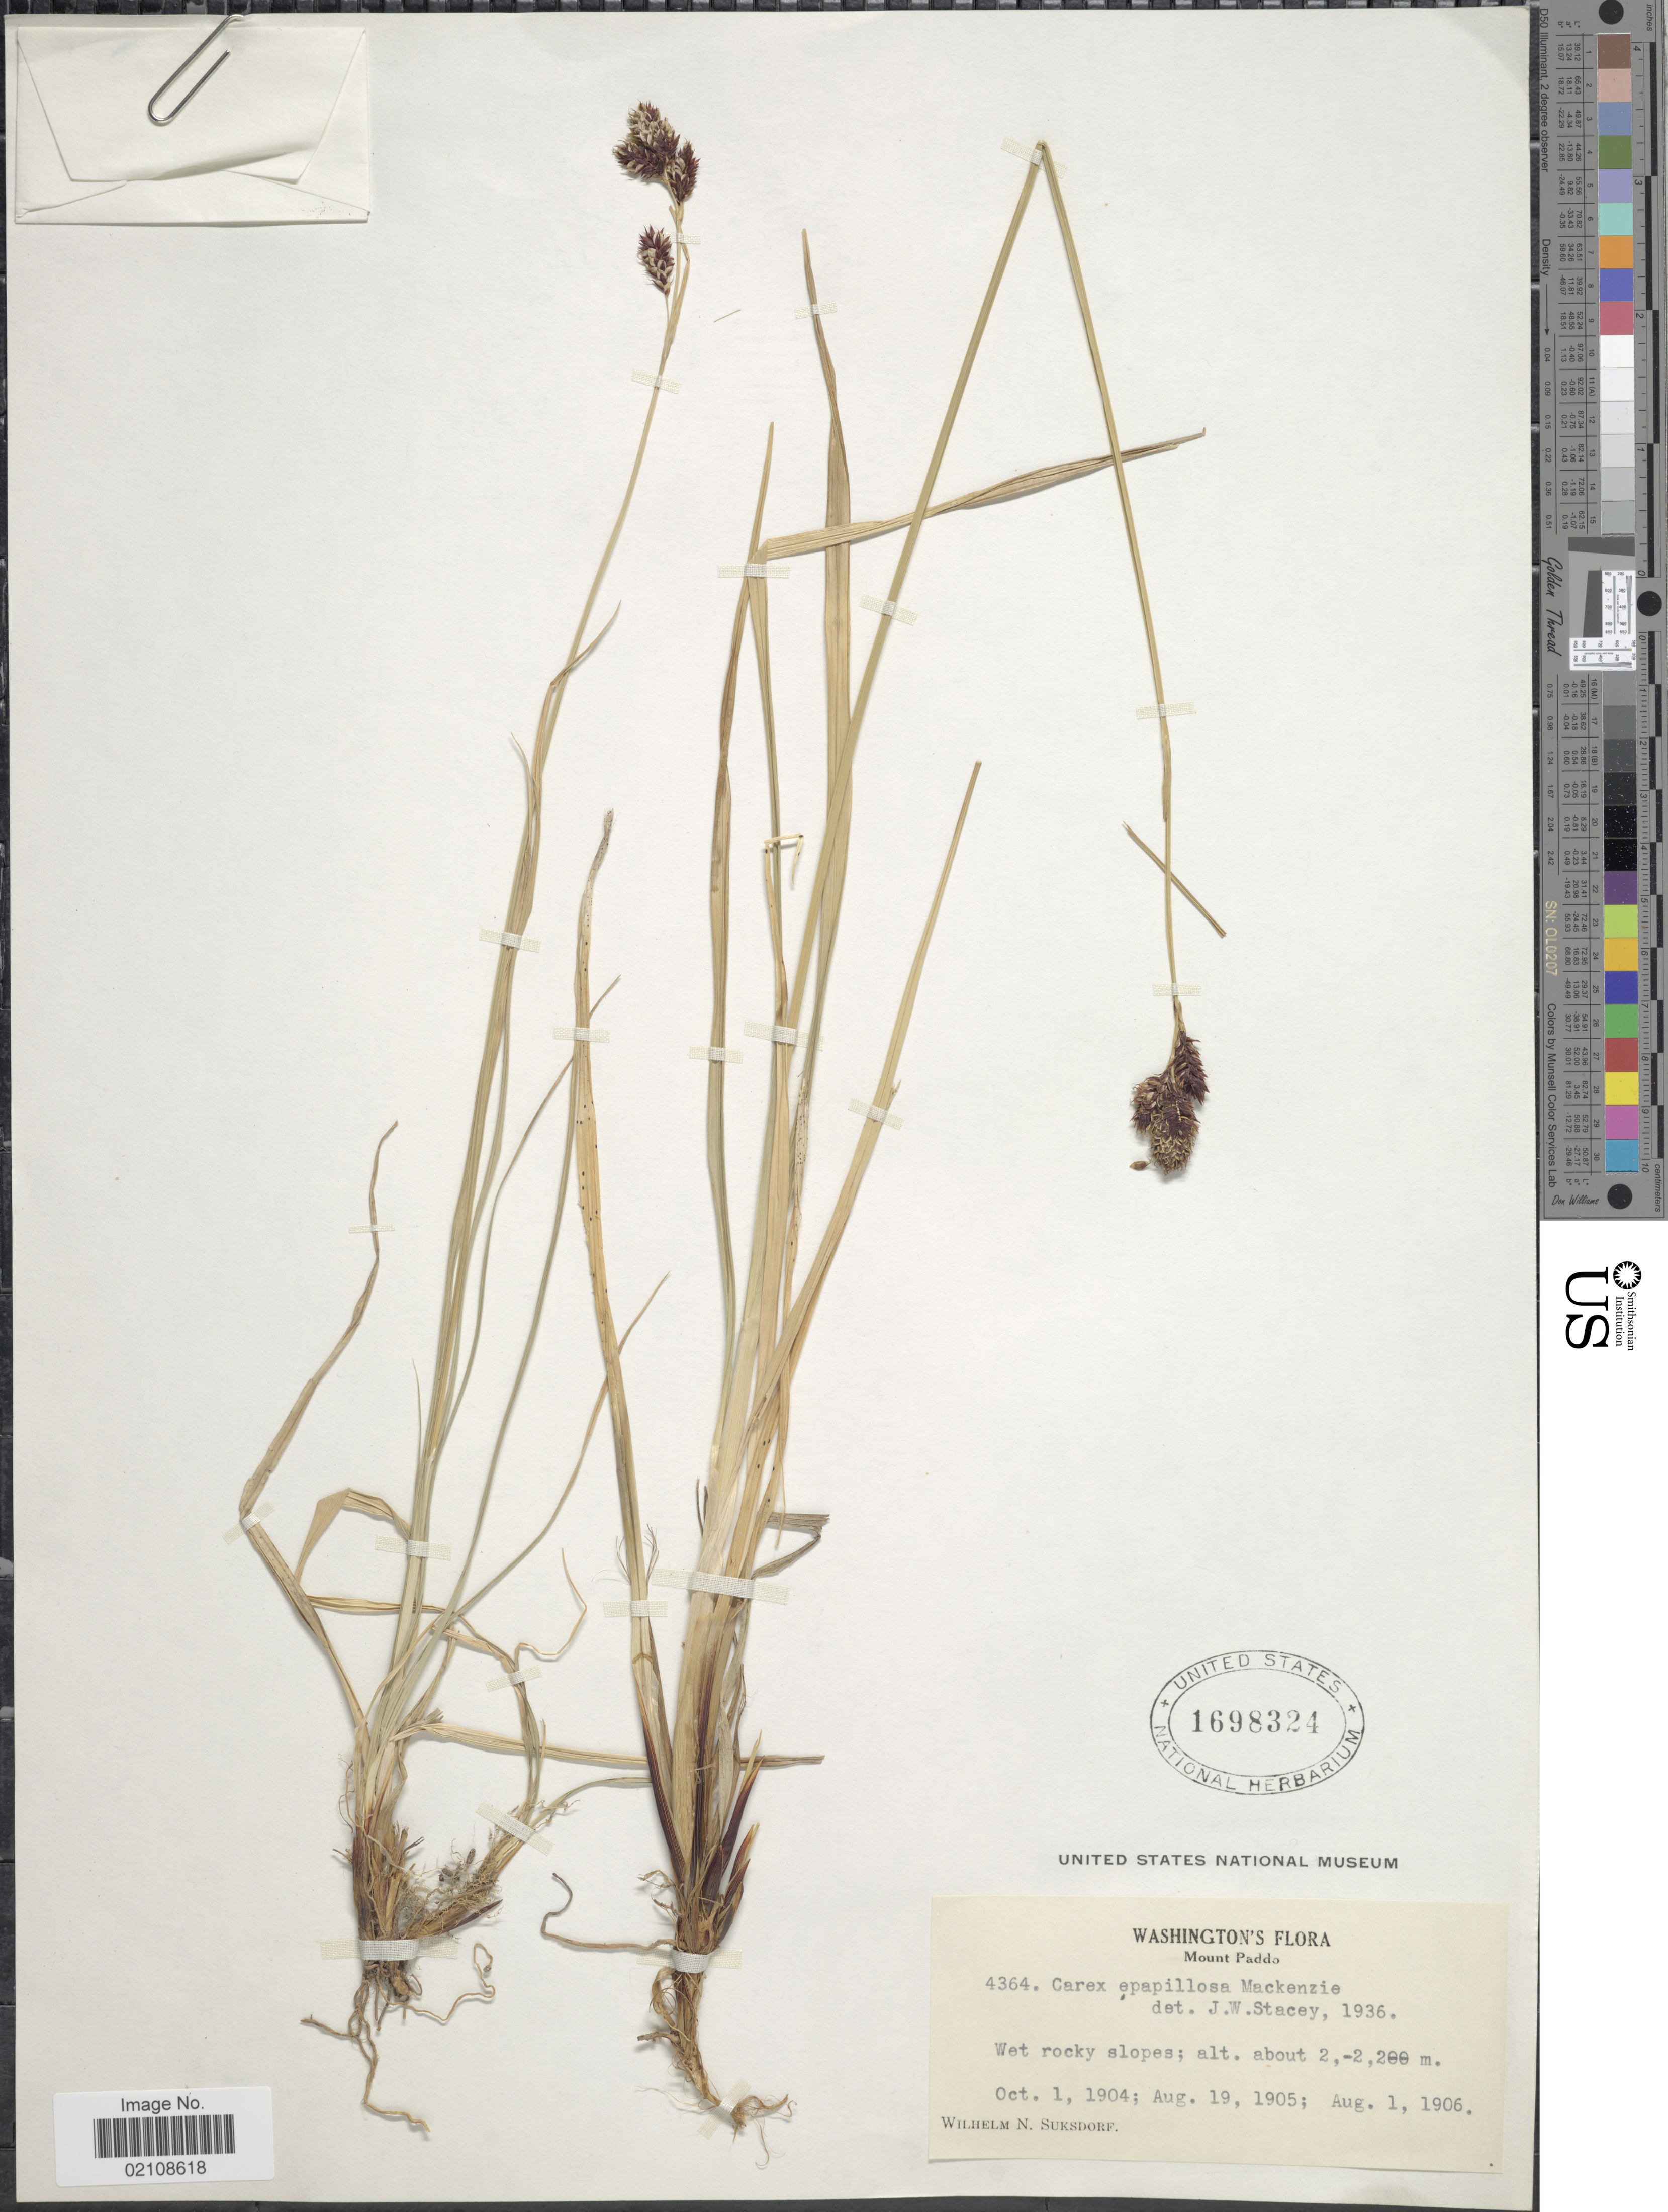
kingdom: Plantae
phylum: Tracheophyta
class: Liliopsida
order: Poales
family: Cyperaceae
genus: Carex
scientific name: Carex epapillosa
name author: Mack.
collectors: W. N. Suksdorf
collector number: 4364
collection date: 1906-08-01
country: United States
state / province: Washington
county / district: Skamania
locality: Mount Paddo, wet rocky slopes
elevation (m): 200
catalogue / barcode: US 1698324